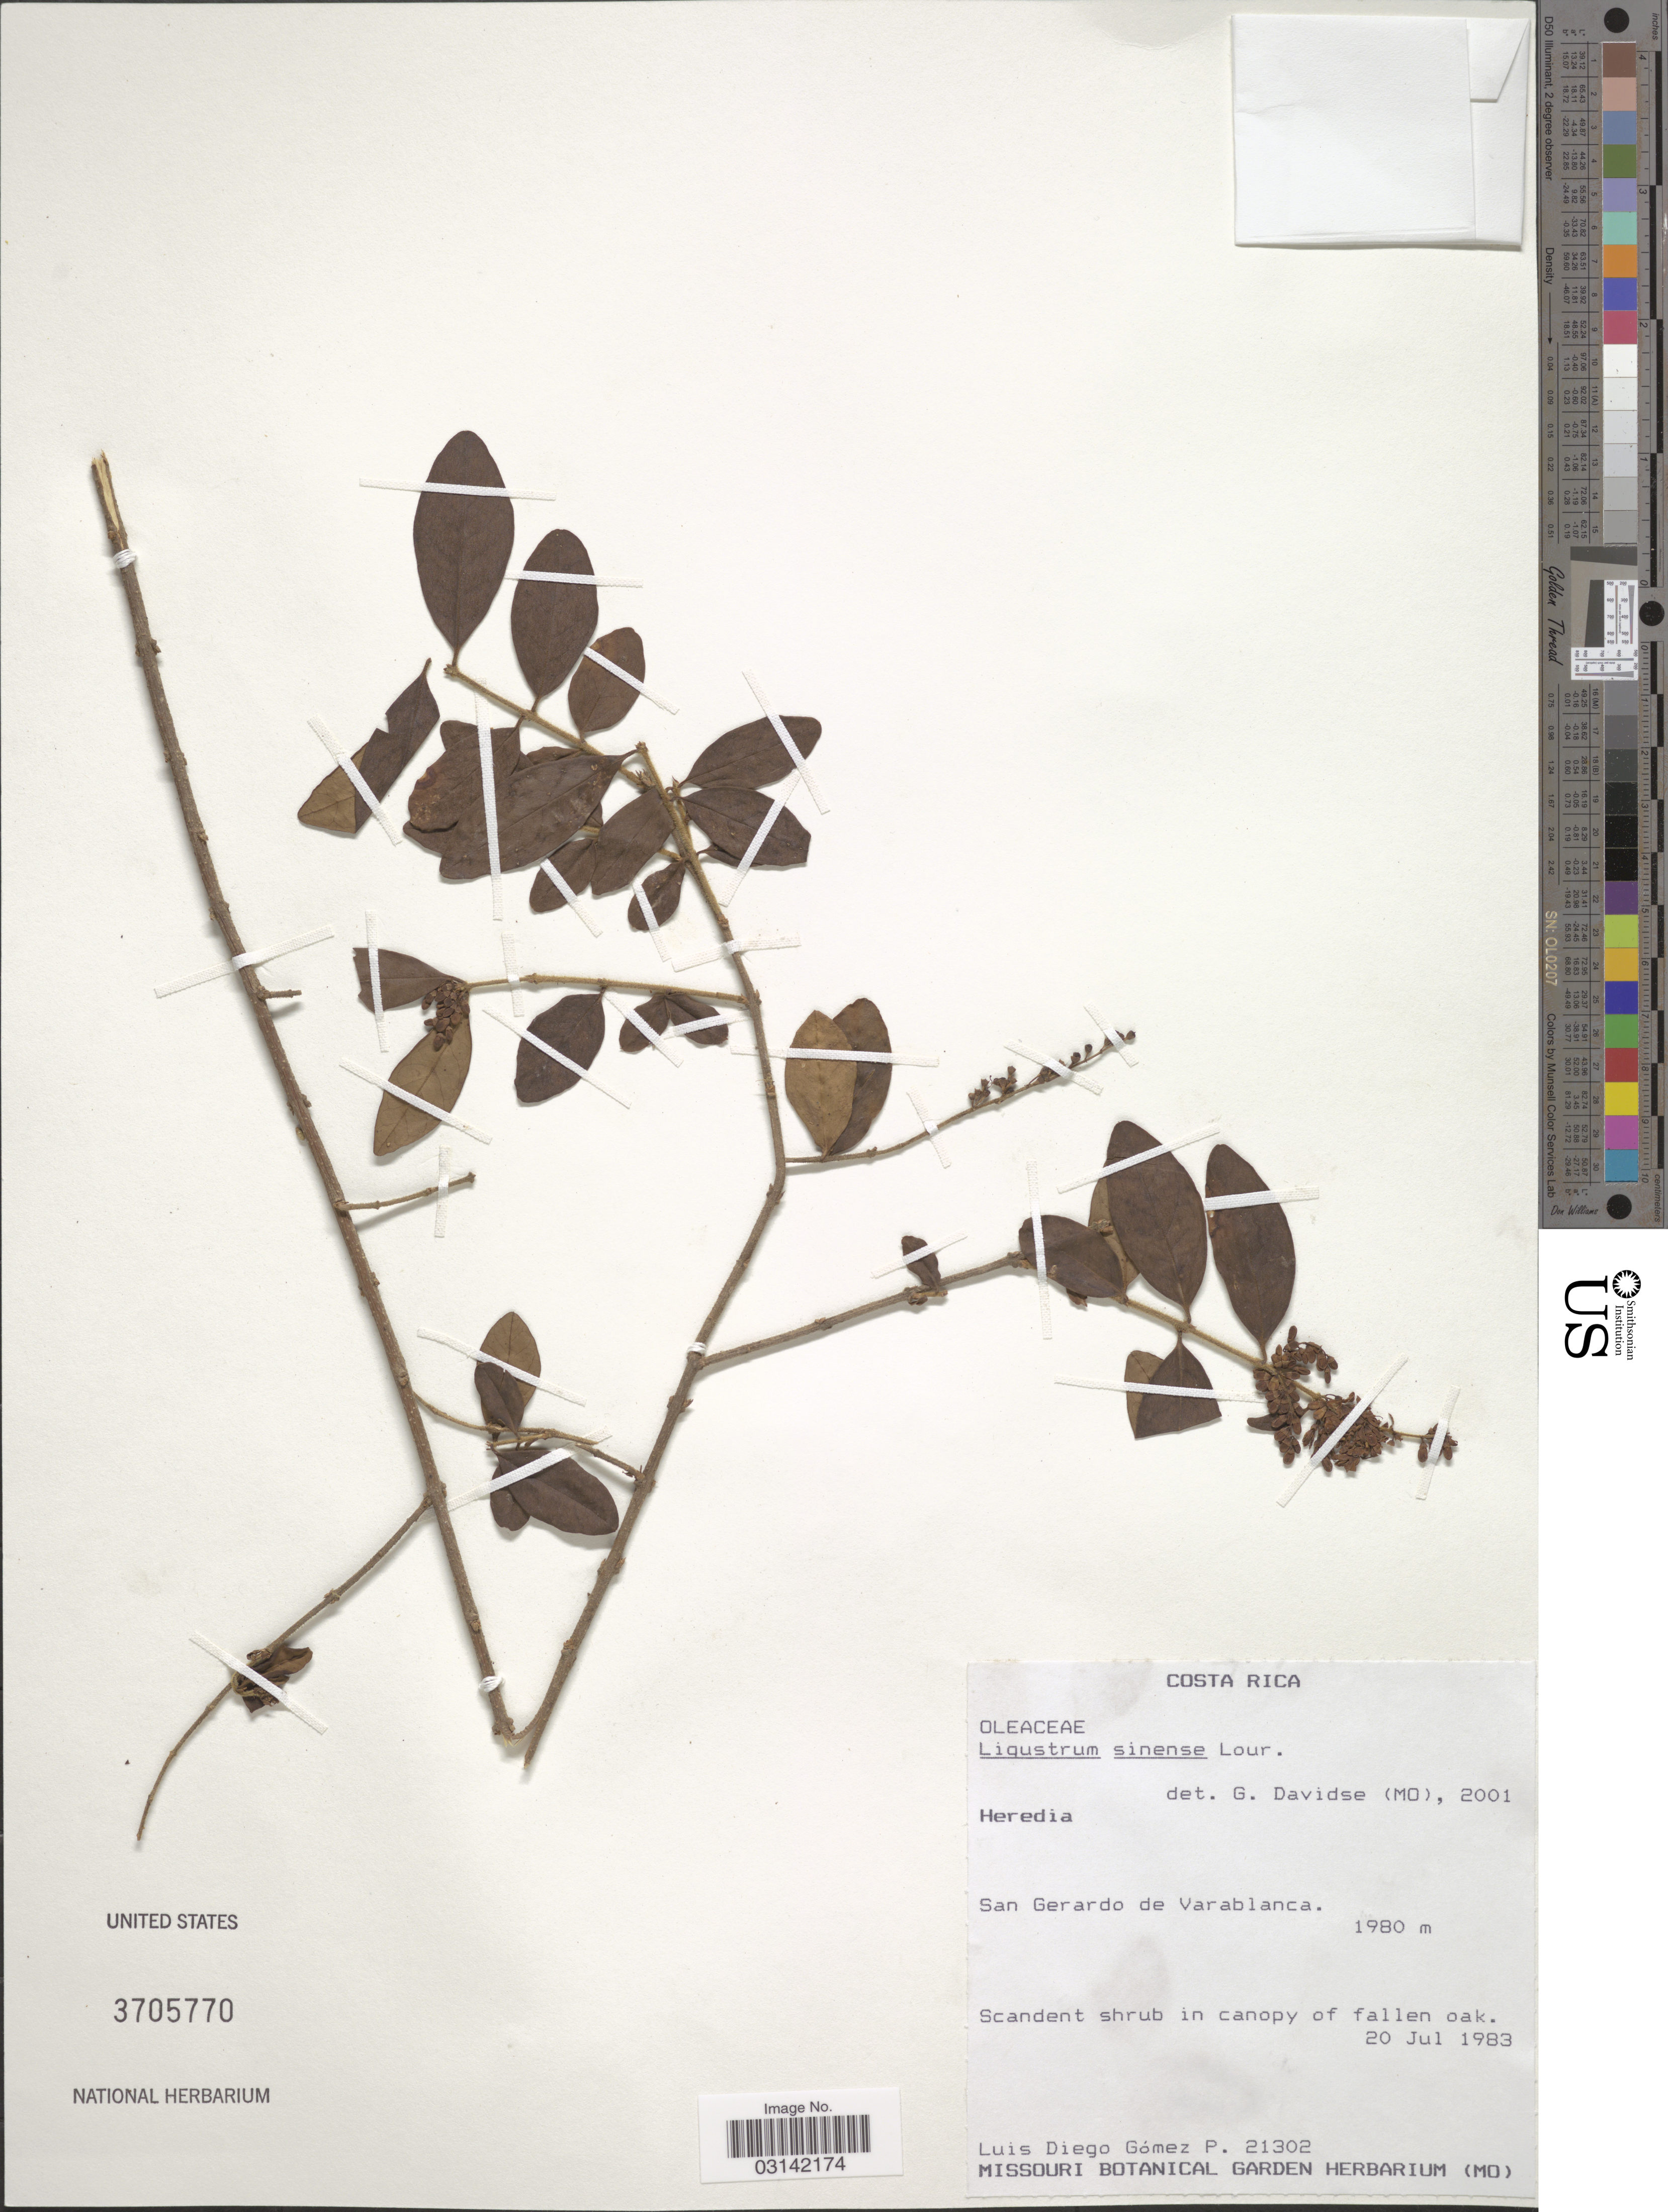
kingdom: Plantae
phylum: Tracheophyta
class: Magnoliopsida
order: Lamiales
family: Oleaceae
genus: Ligustrum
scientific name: Ligustrum sinense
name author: Lour.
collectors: L. D. Gómez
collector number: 21302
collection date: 1983-07-20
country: Costa Rica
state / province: Heredia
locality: San Gerardo de Varablanca.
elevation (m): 1980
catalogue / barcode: US 3705770